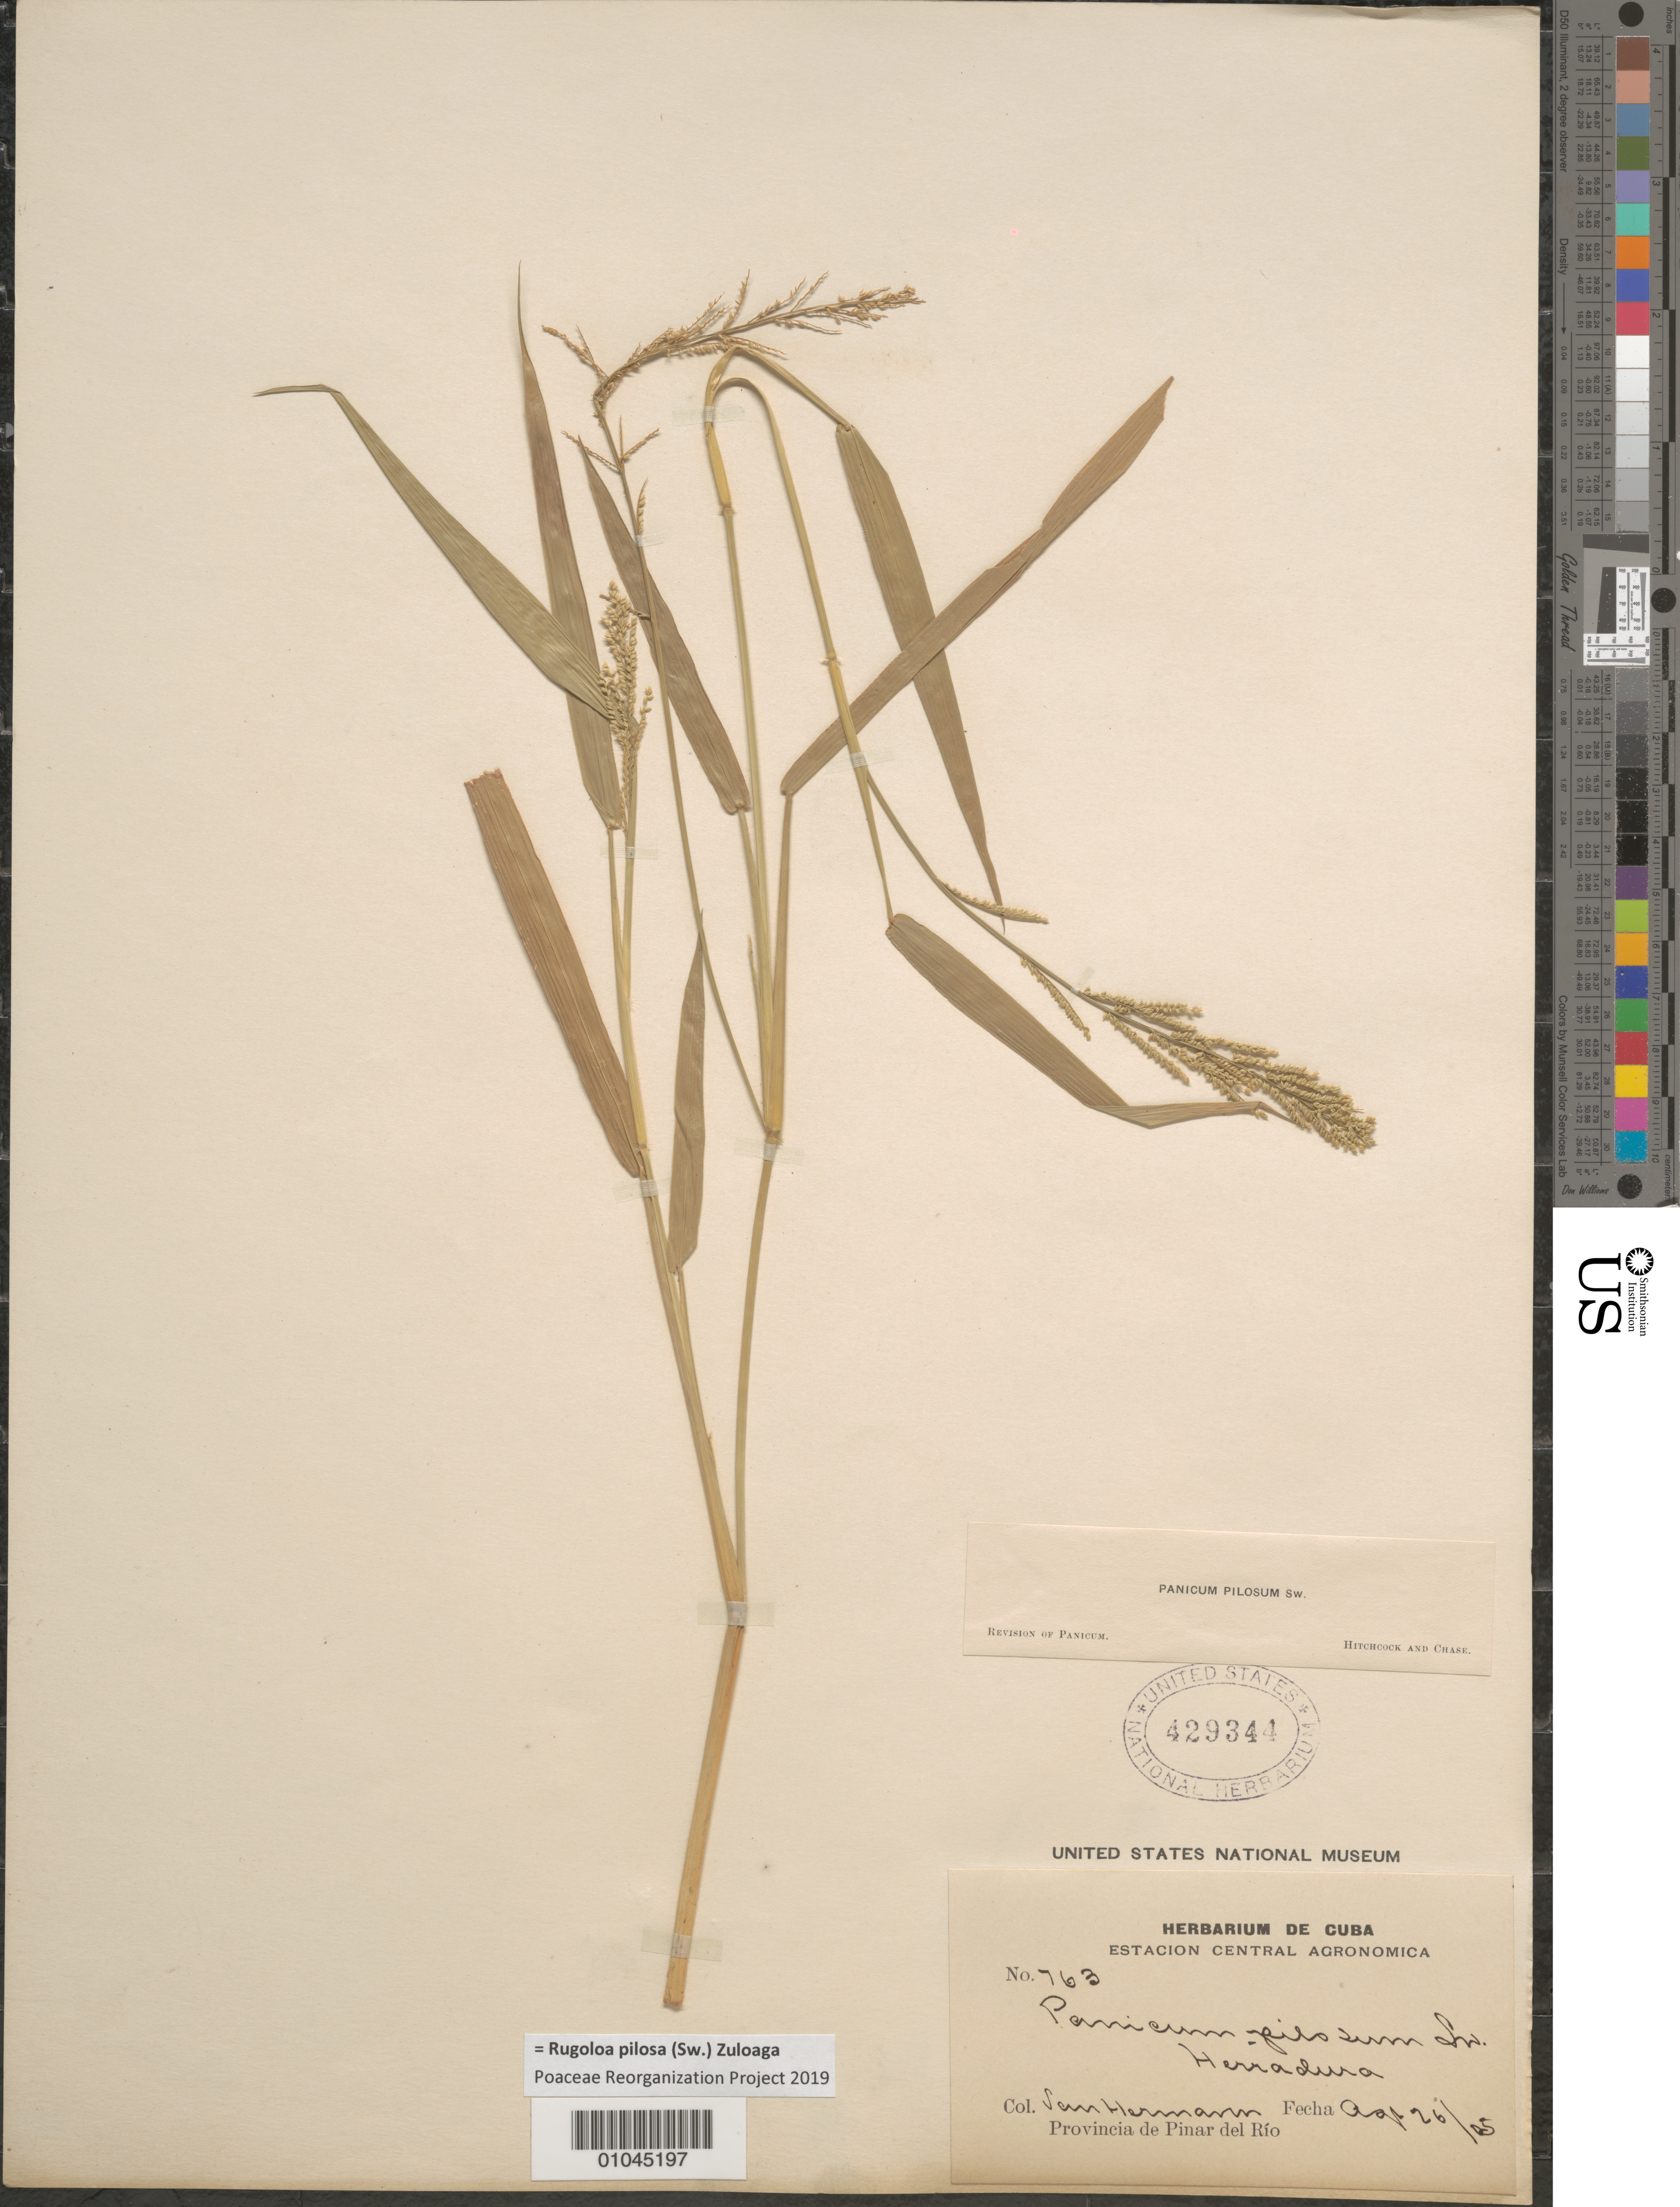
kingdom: Plantae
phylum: Tracheophyta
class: Liliopsida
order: Poales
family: Poaceae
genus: Panicum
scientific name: Panicum pilosum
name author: Sw.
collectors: H. A. Van Hermann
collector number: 763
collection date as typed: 26 Apr 1905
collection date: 1905-04-26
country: Cuba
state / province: Pinar del Rio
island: Cuba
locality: Herradura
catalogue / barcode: US 429344